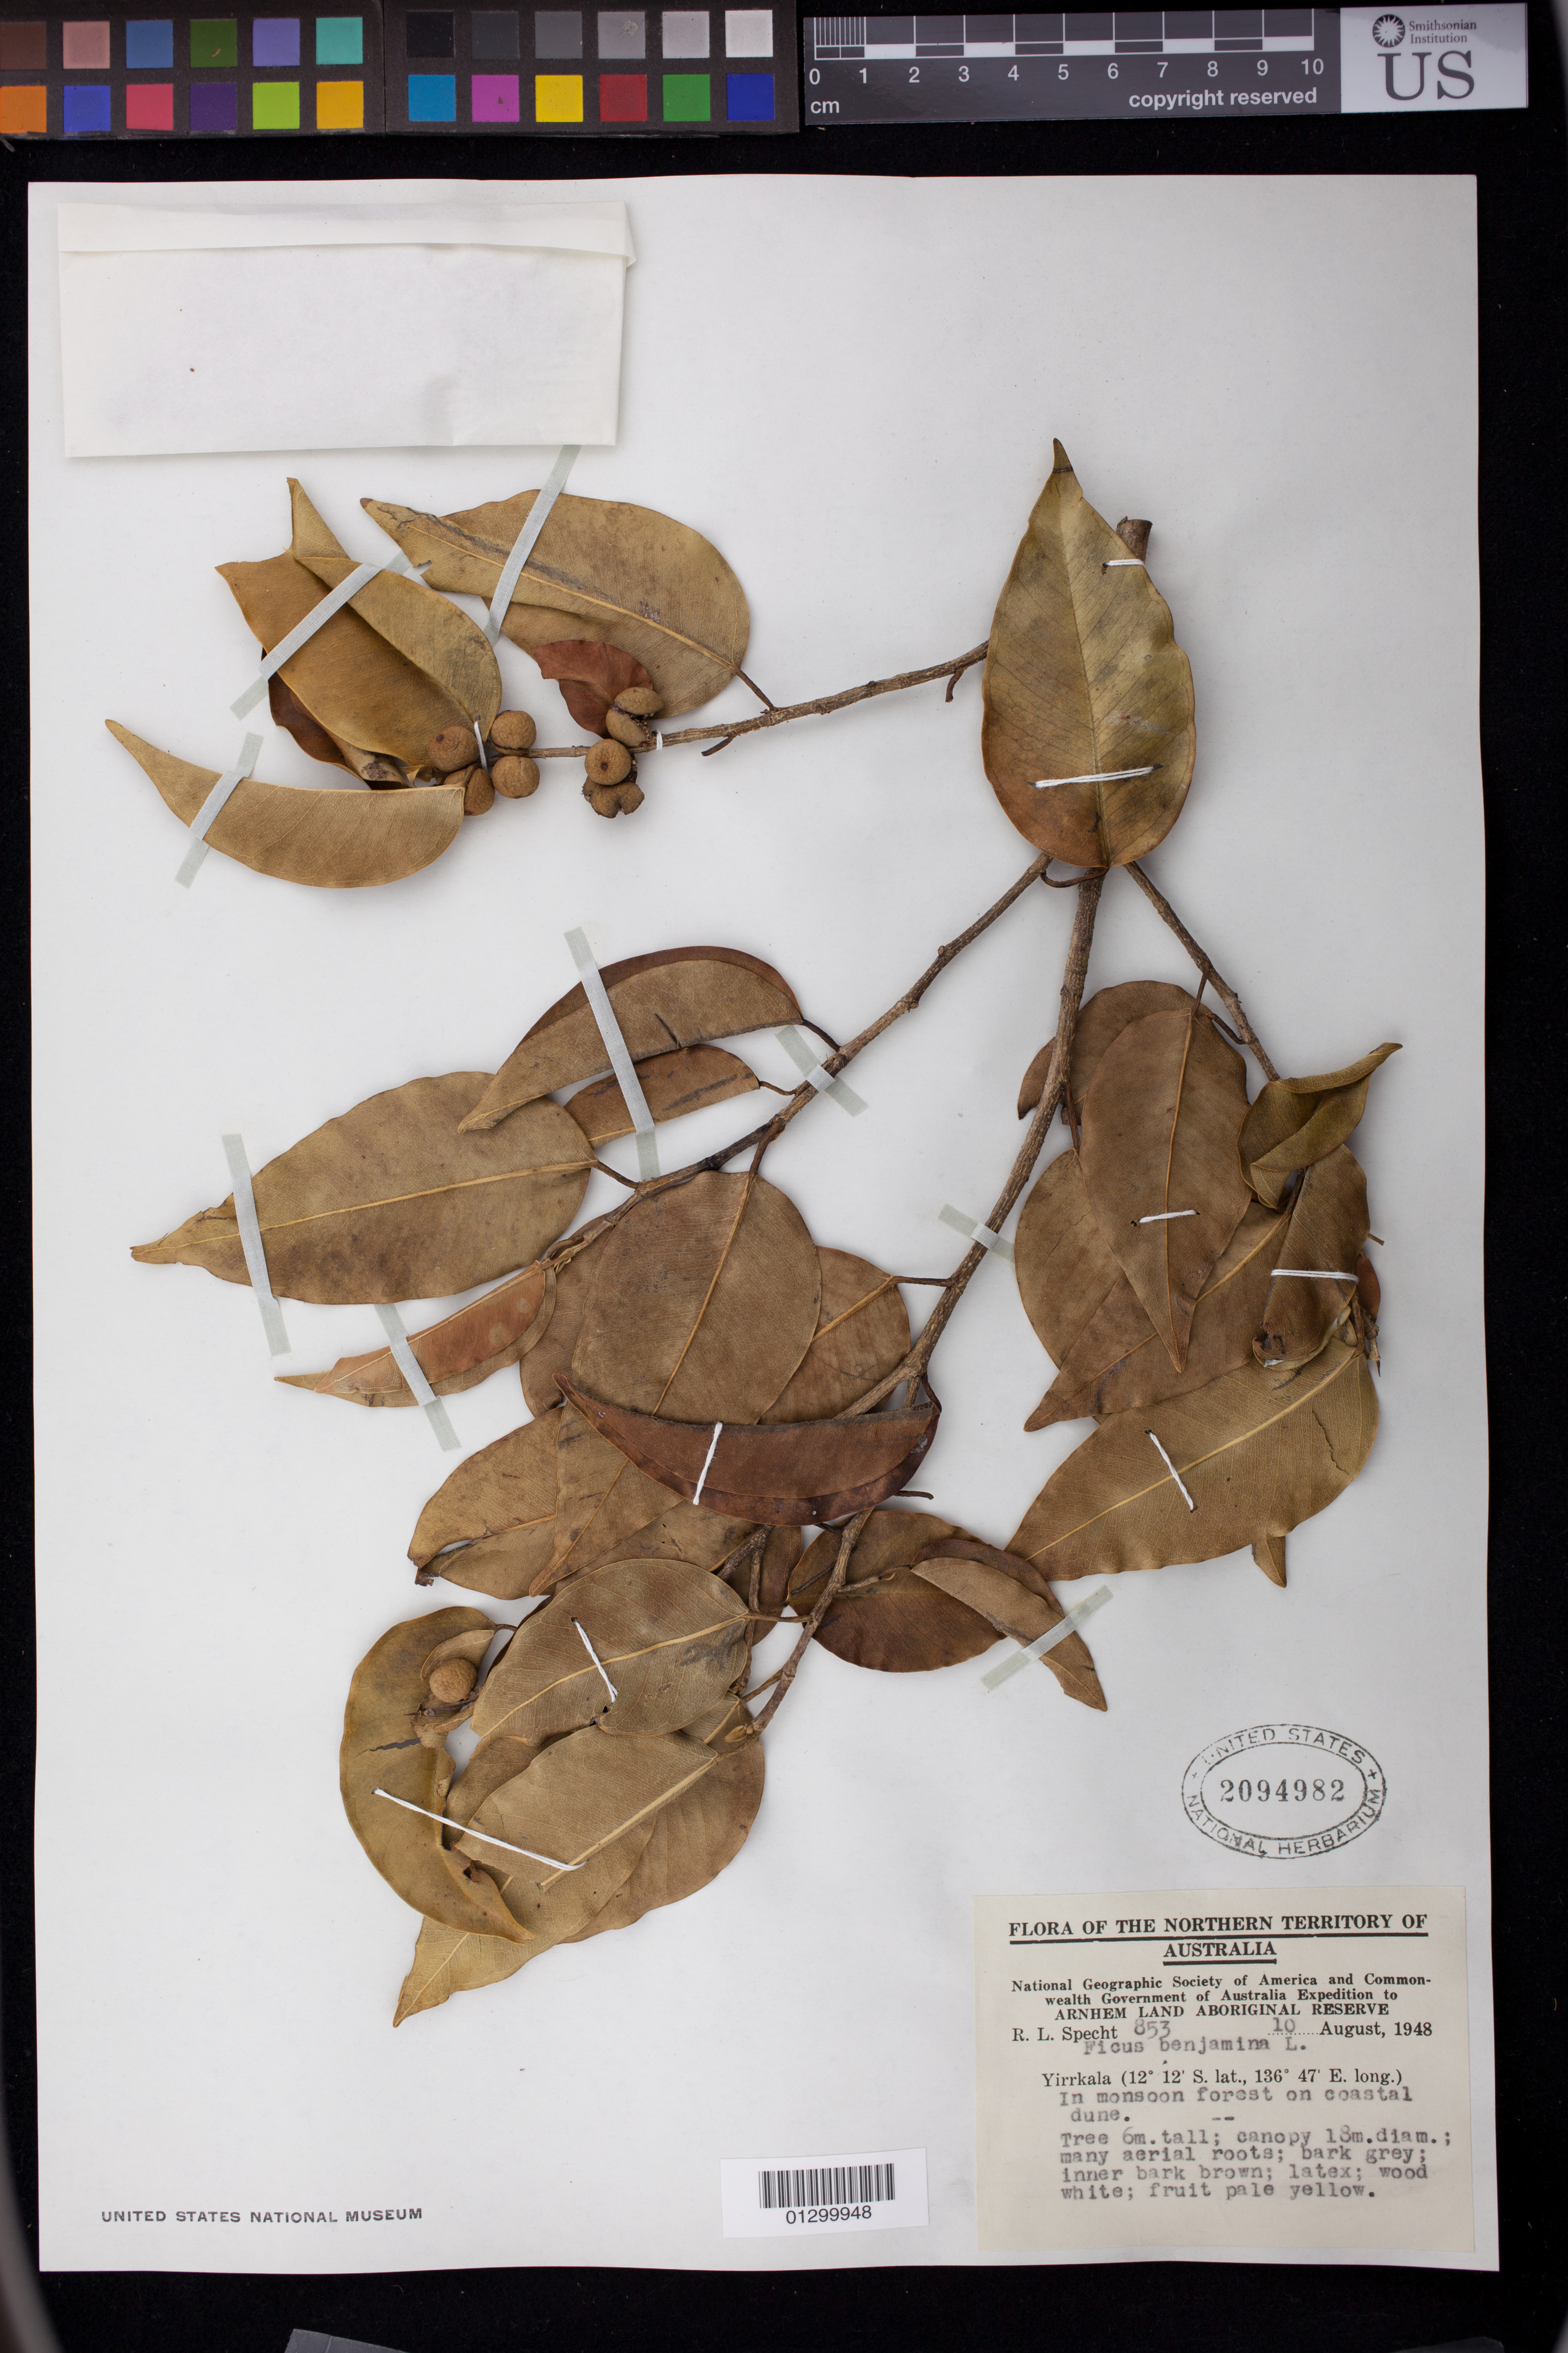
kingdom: Plantae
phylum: Tracheophyta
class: Magnoliopsida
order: Rosales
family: Moraceae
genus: Ficus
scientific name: Ficus benjamina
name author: L.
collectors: R. L. Specht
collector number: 853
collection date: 1948-08-10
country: Australia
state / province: Northern Territory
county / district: East Arnhem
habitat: In monsoon forest on coastal dune.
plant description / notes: Tree 6 m. tall; canopy 18 m. diam.; many aerial roots; bark grey; inner bark brown; latex; wood white; fruit pale yellow.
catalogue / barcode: US 2094982